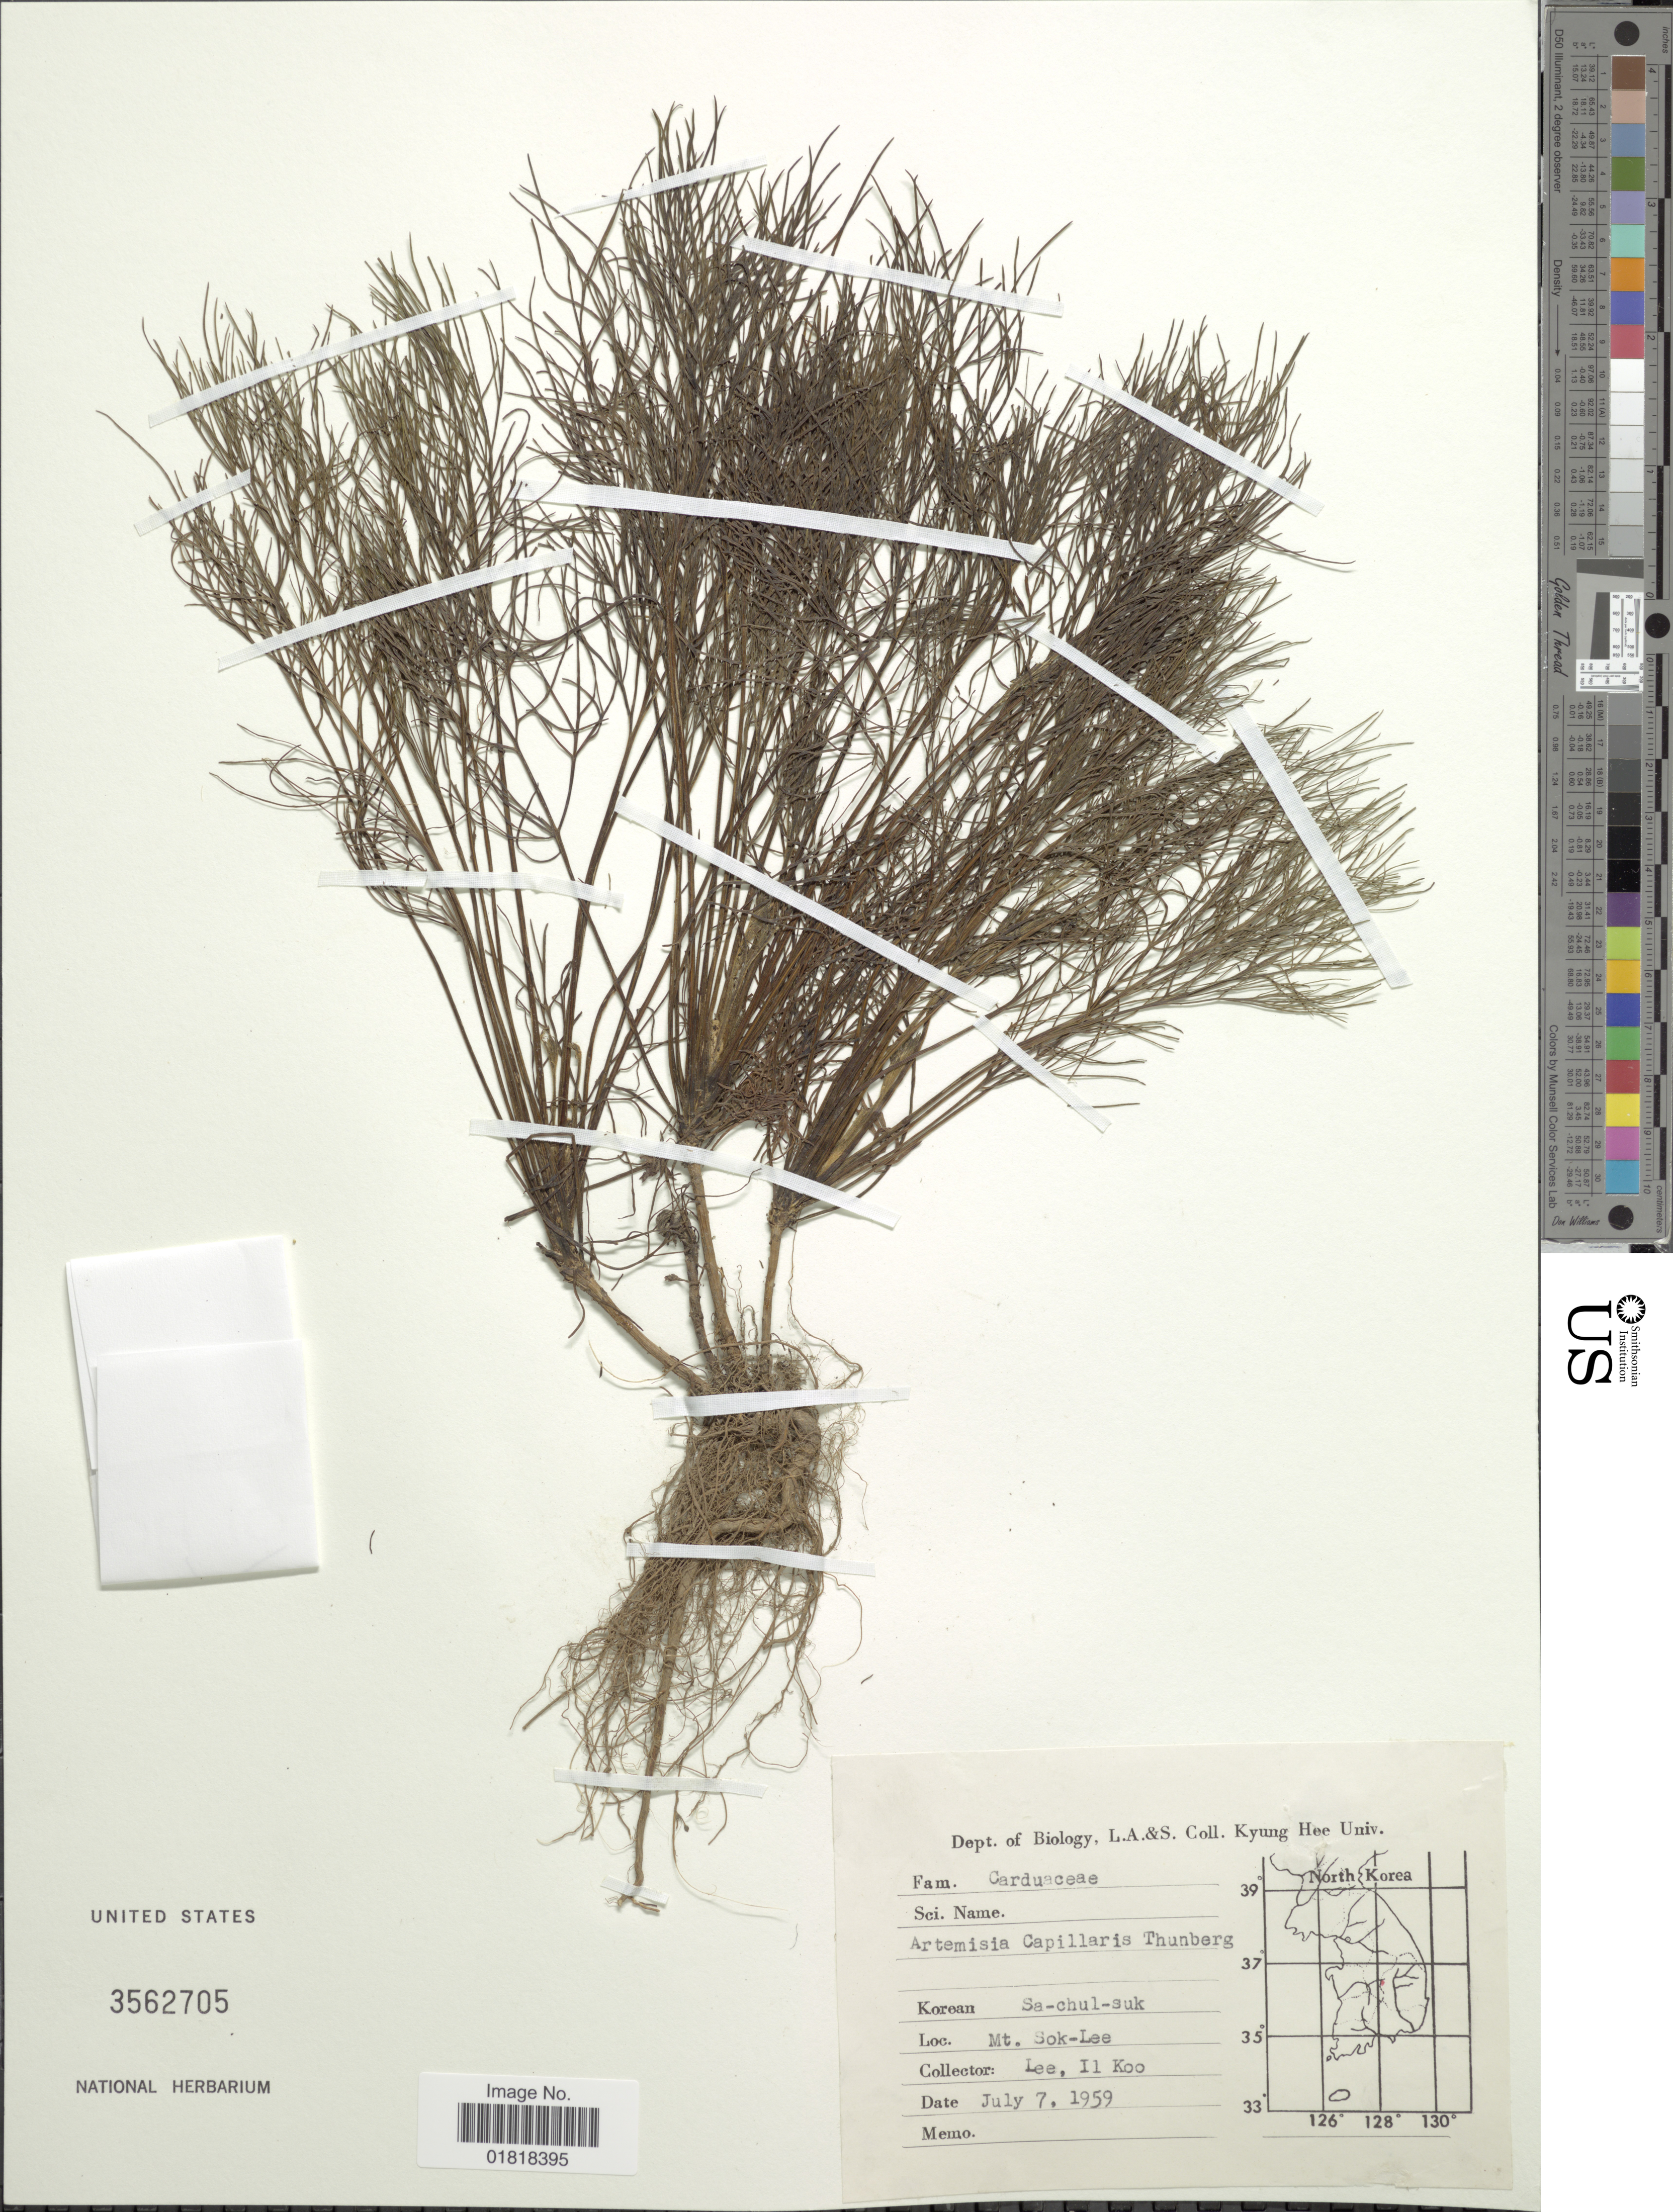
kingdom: Plantae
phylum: Tracheophyta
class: Magnoliopsida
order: Asterales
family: Asteraceae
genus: Artemisia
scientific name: Artemisia capillaris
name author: Thunb.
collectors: I. Lee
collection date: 1959-07-07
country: South Korea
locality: Mt. Sok-Lee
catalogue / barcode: US 3562705